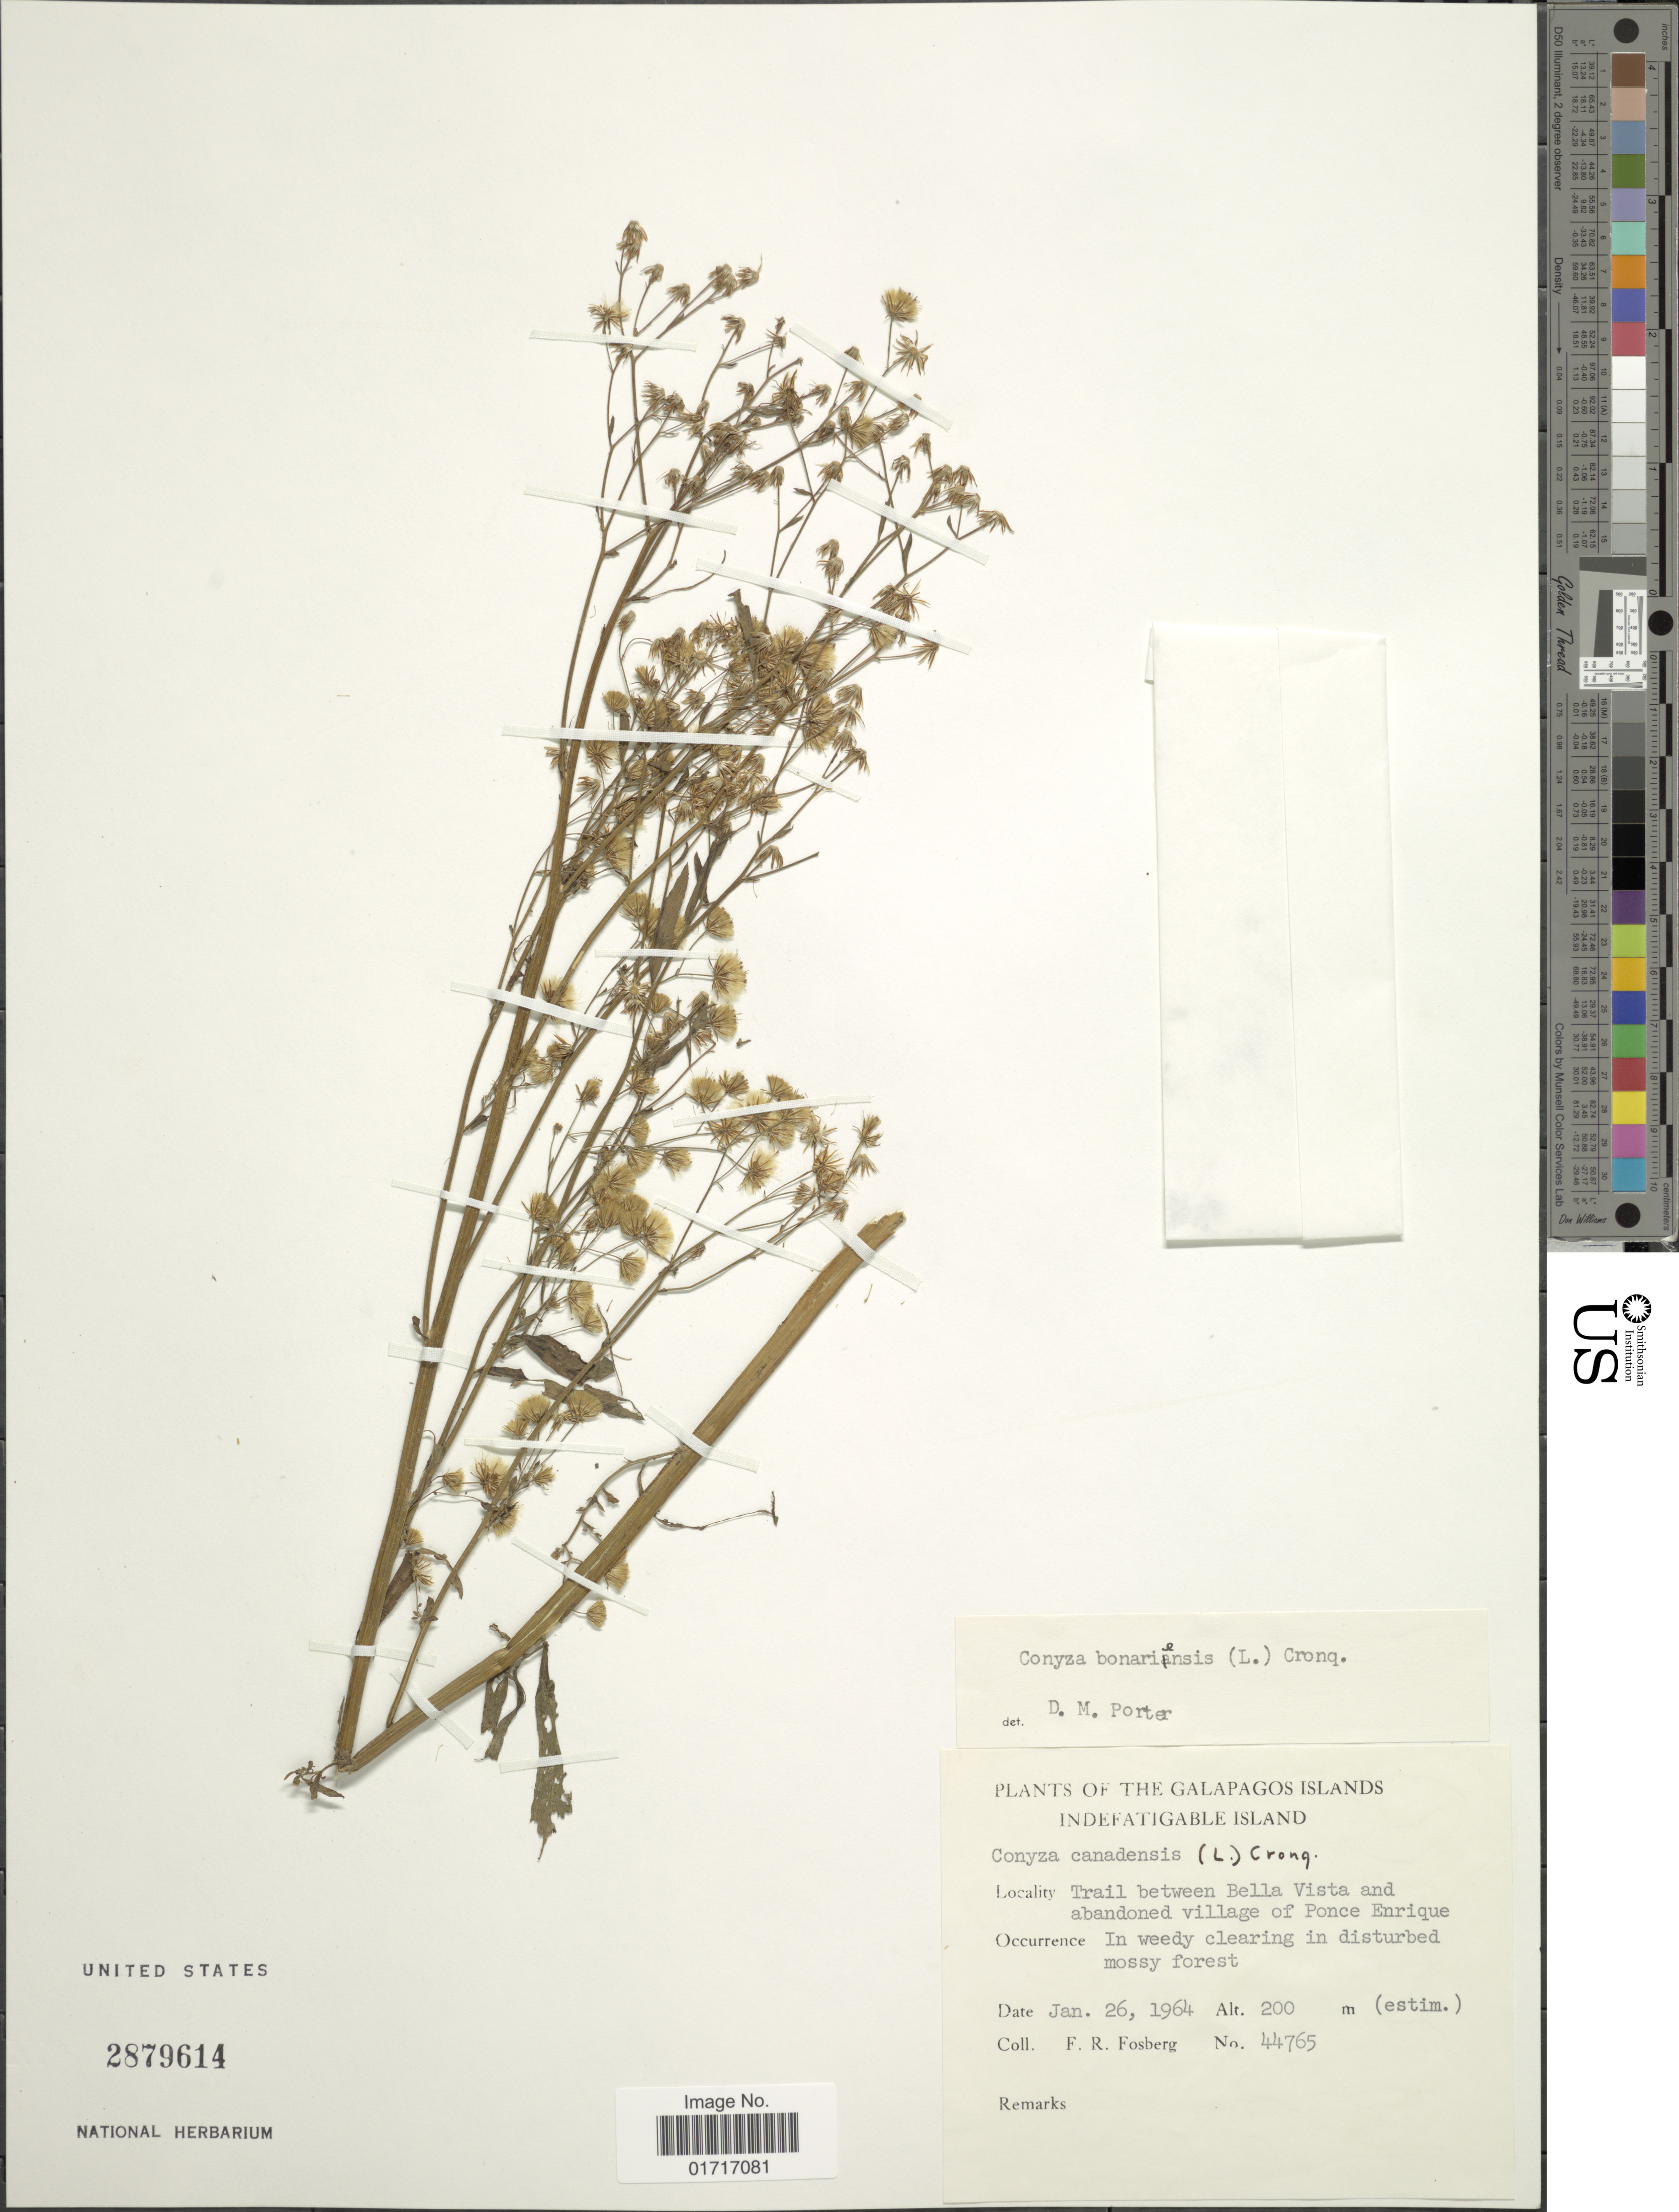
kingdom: Plantae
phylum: Tracheophyta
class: Magnoliopsida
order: Asterales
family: Asteraceae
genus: Conyza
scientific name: Conyza canadensis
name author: (L.) Cronq.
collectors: F. R. Fosberg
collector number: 44765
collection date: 1964-01-26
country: Ecuador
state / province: Colón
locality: Galapagos Islands. Indefatigable Island. Trail between Bella Vista and abandoned village of Ponce Enrique.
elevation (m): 200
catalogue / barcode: US 2879614